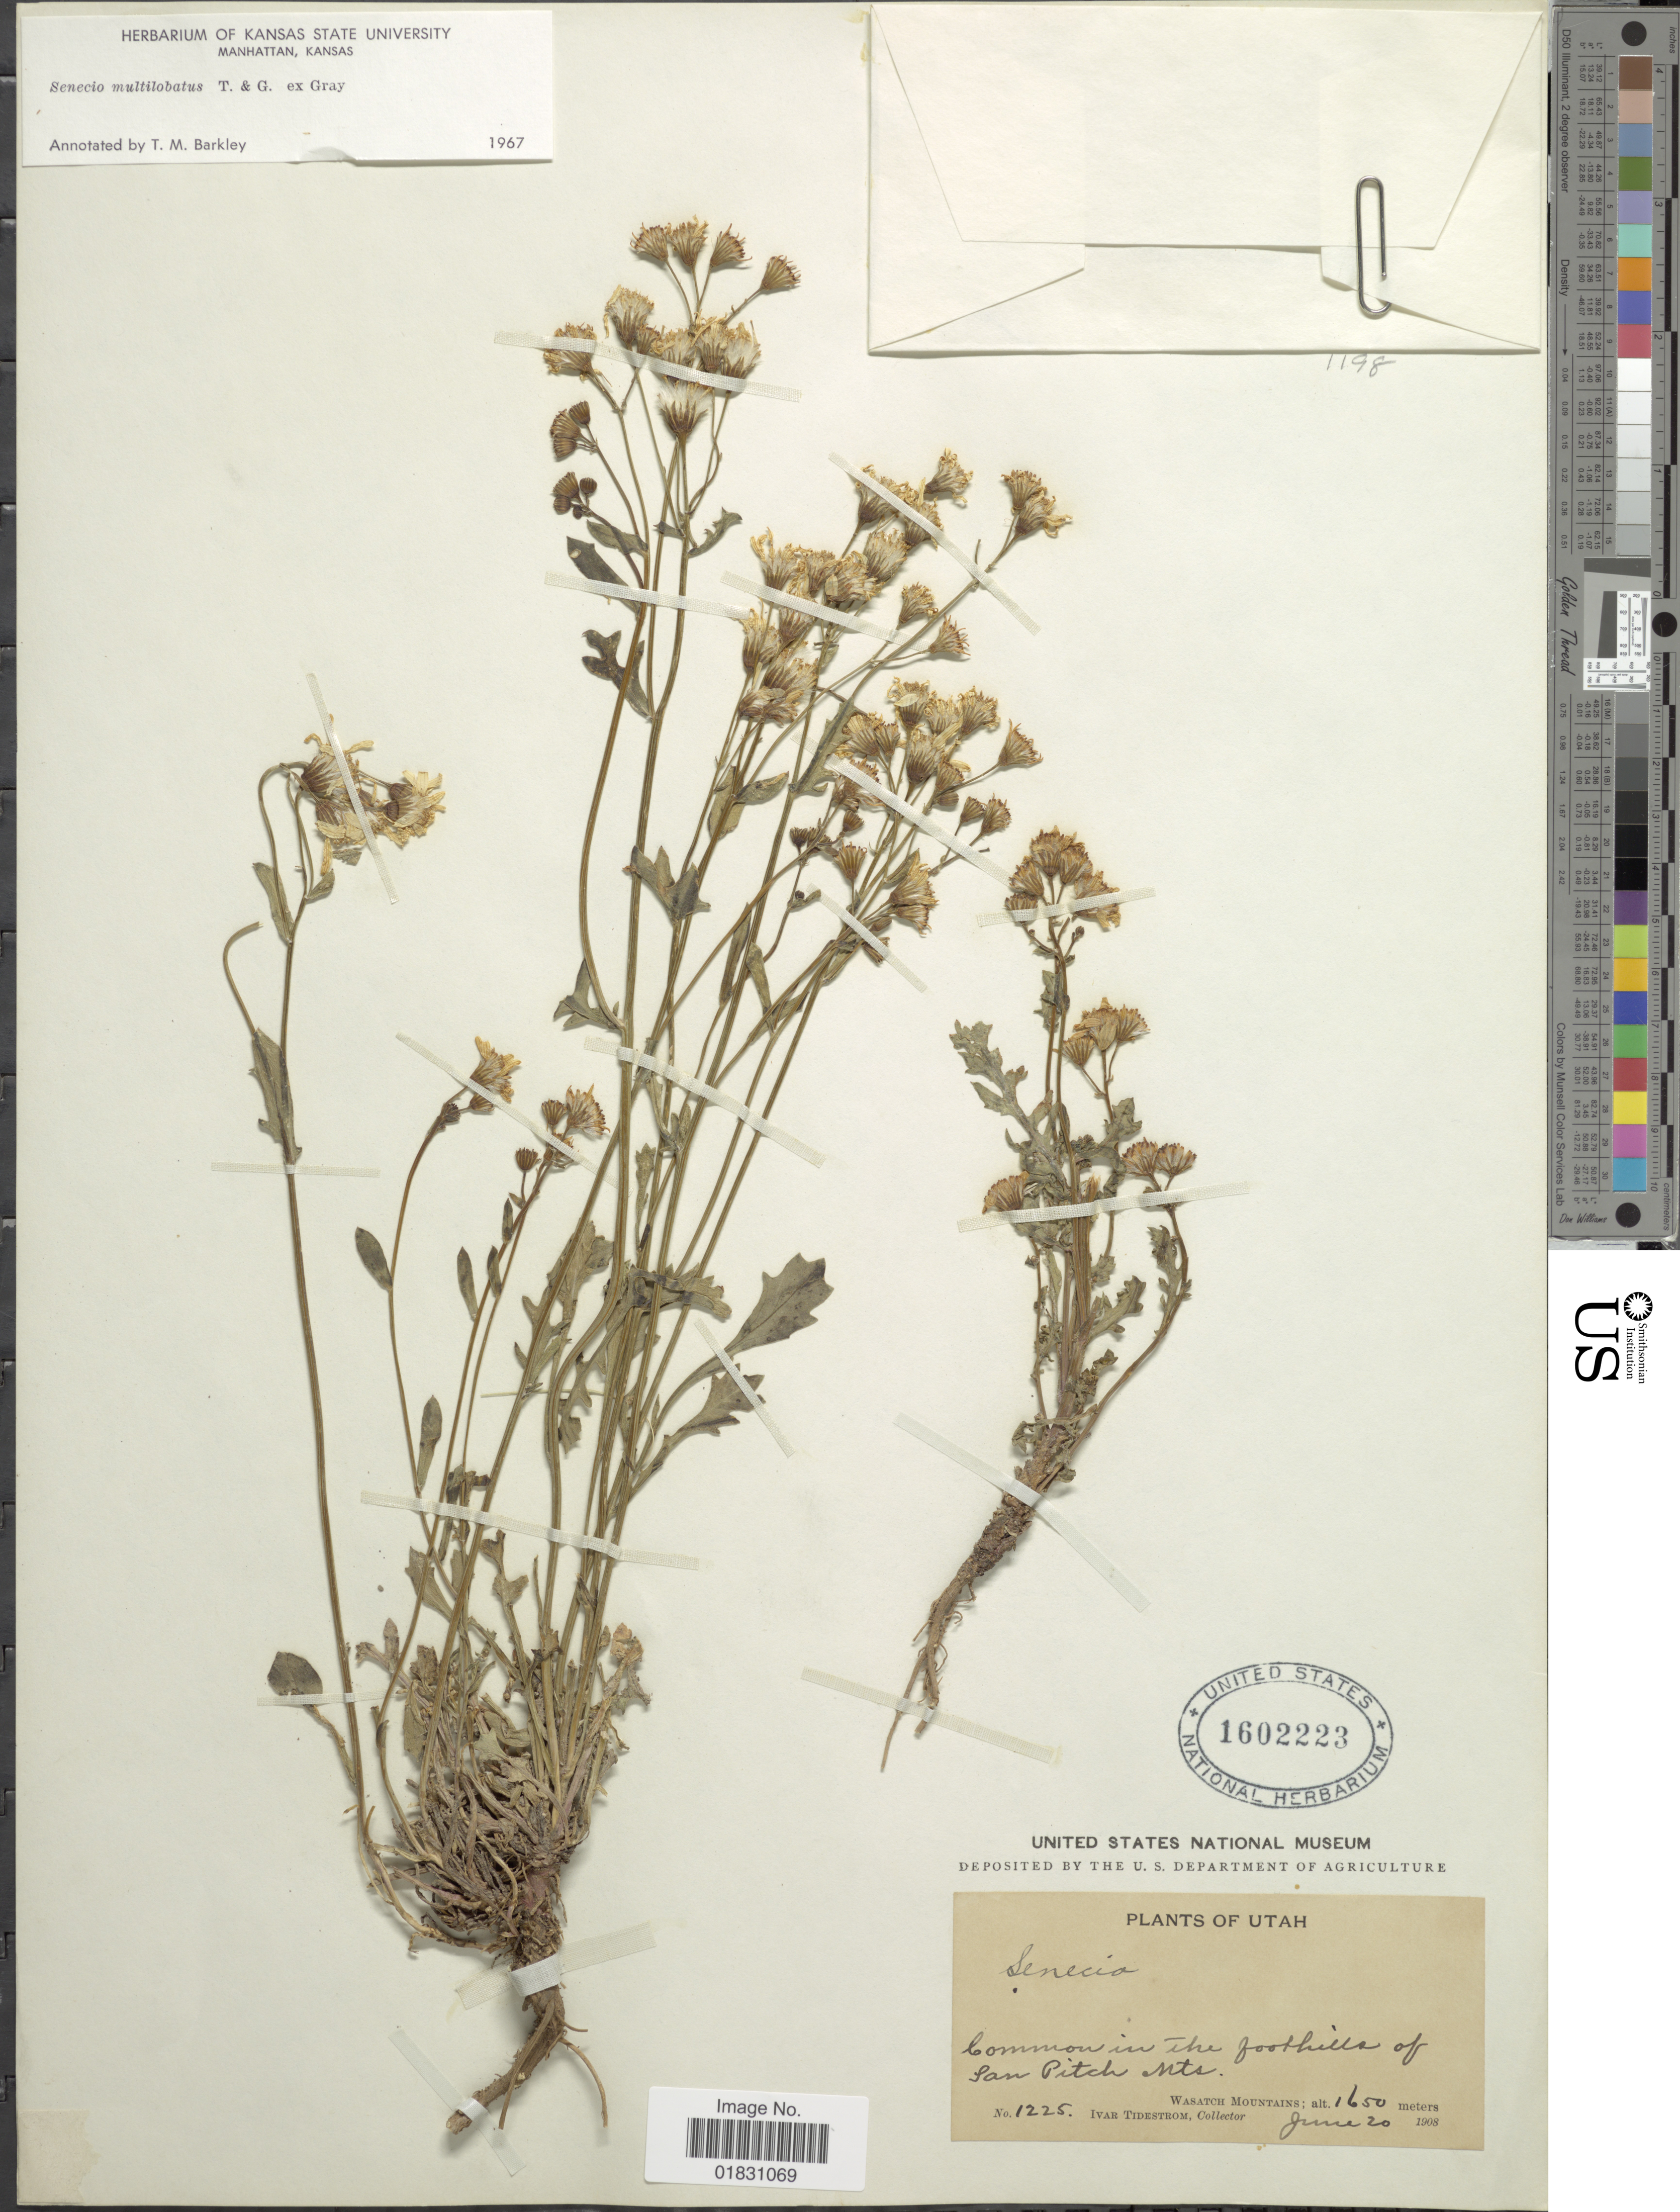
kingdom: Plantae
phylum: Tracheophyta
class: Magnoliopsida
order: Asterales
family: Asteraceae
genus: Packera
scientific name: Packera multilobata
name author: (Torr. & A. Gray) W.A. Weber & Á. Löve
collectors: I. F. Tidestrom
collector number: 1225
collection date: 1908-06-20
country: United States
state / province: Utah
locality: Common in the foothils of San Pitch Mts, Wasatch Mountains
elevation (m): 1650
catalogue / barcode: US 1602223